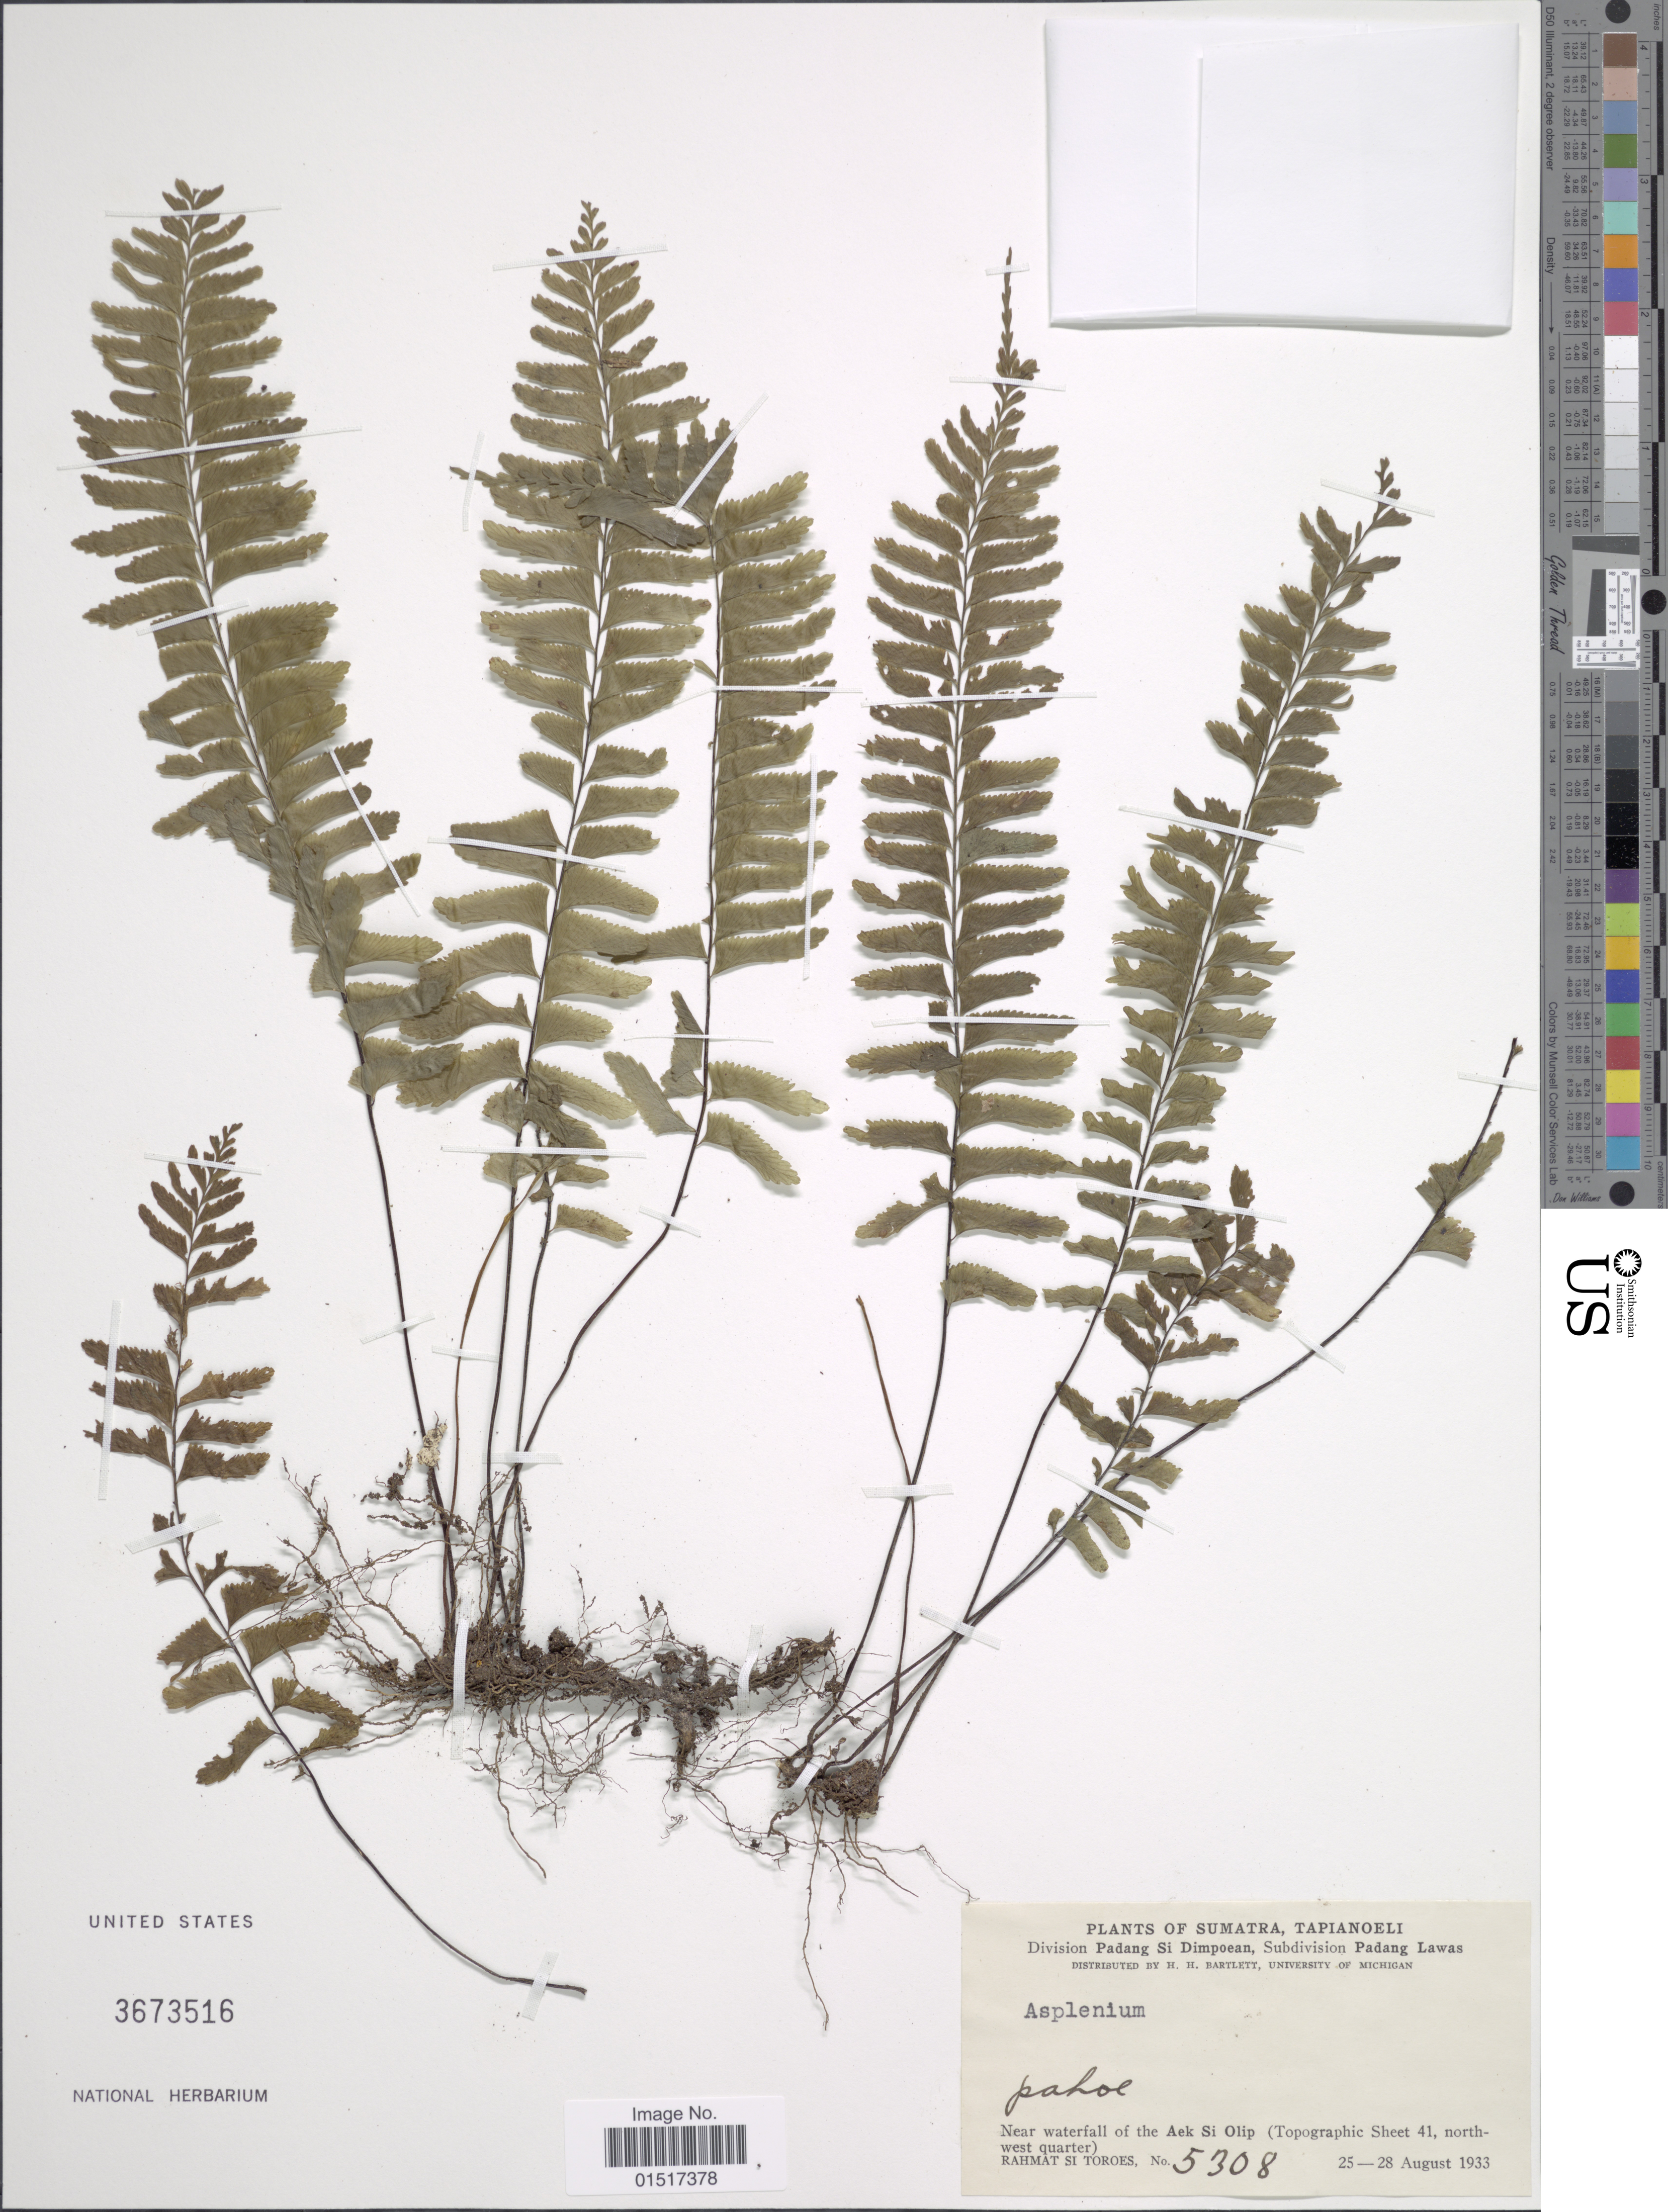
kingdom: Plantae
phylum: Tracheophyta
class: Polypodiopsida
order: Polypodiales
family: Aspleniaceae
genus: Asplenium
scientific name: Asplenium sp.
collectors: Rahmat Si Boeea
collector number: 5308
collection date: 1933-08-25/1933-08-28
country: Indonesia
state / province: Sumatra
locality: Tapianoeli. Division Padang Si Dimpoean, Subdivision Padang Lawas. Near waterfall of the Aek Si Olip (Topographic sheet 41, northwest quarter)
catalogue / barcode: US 3673516